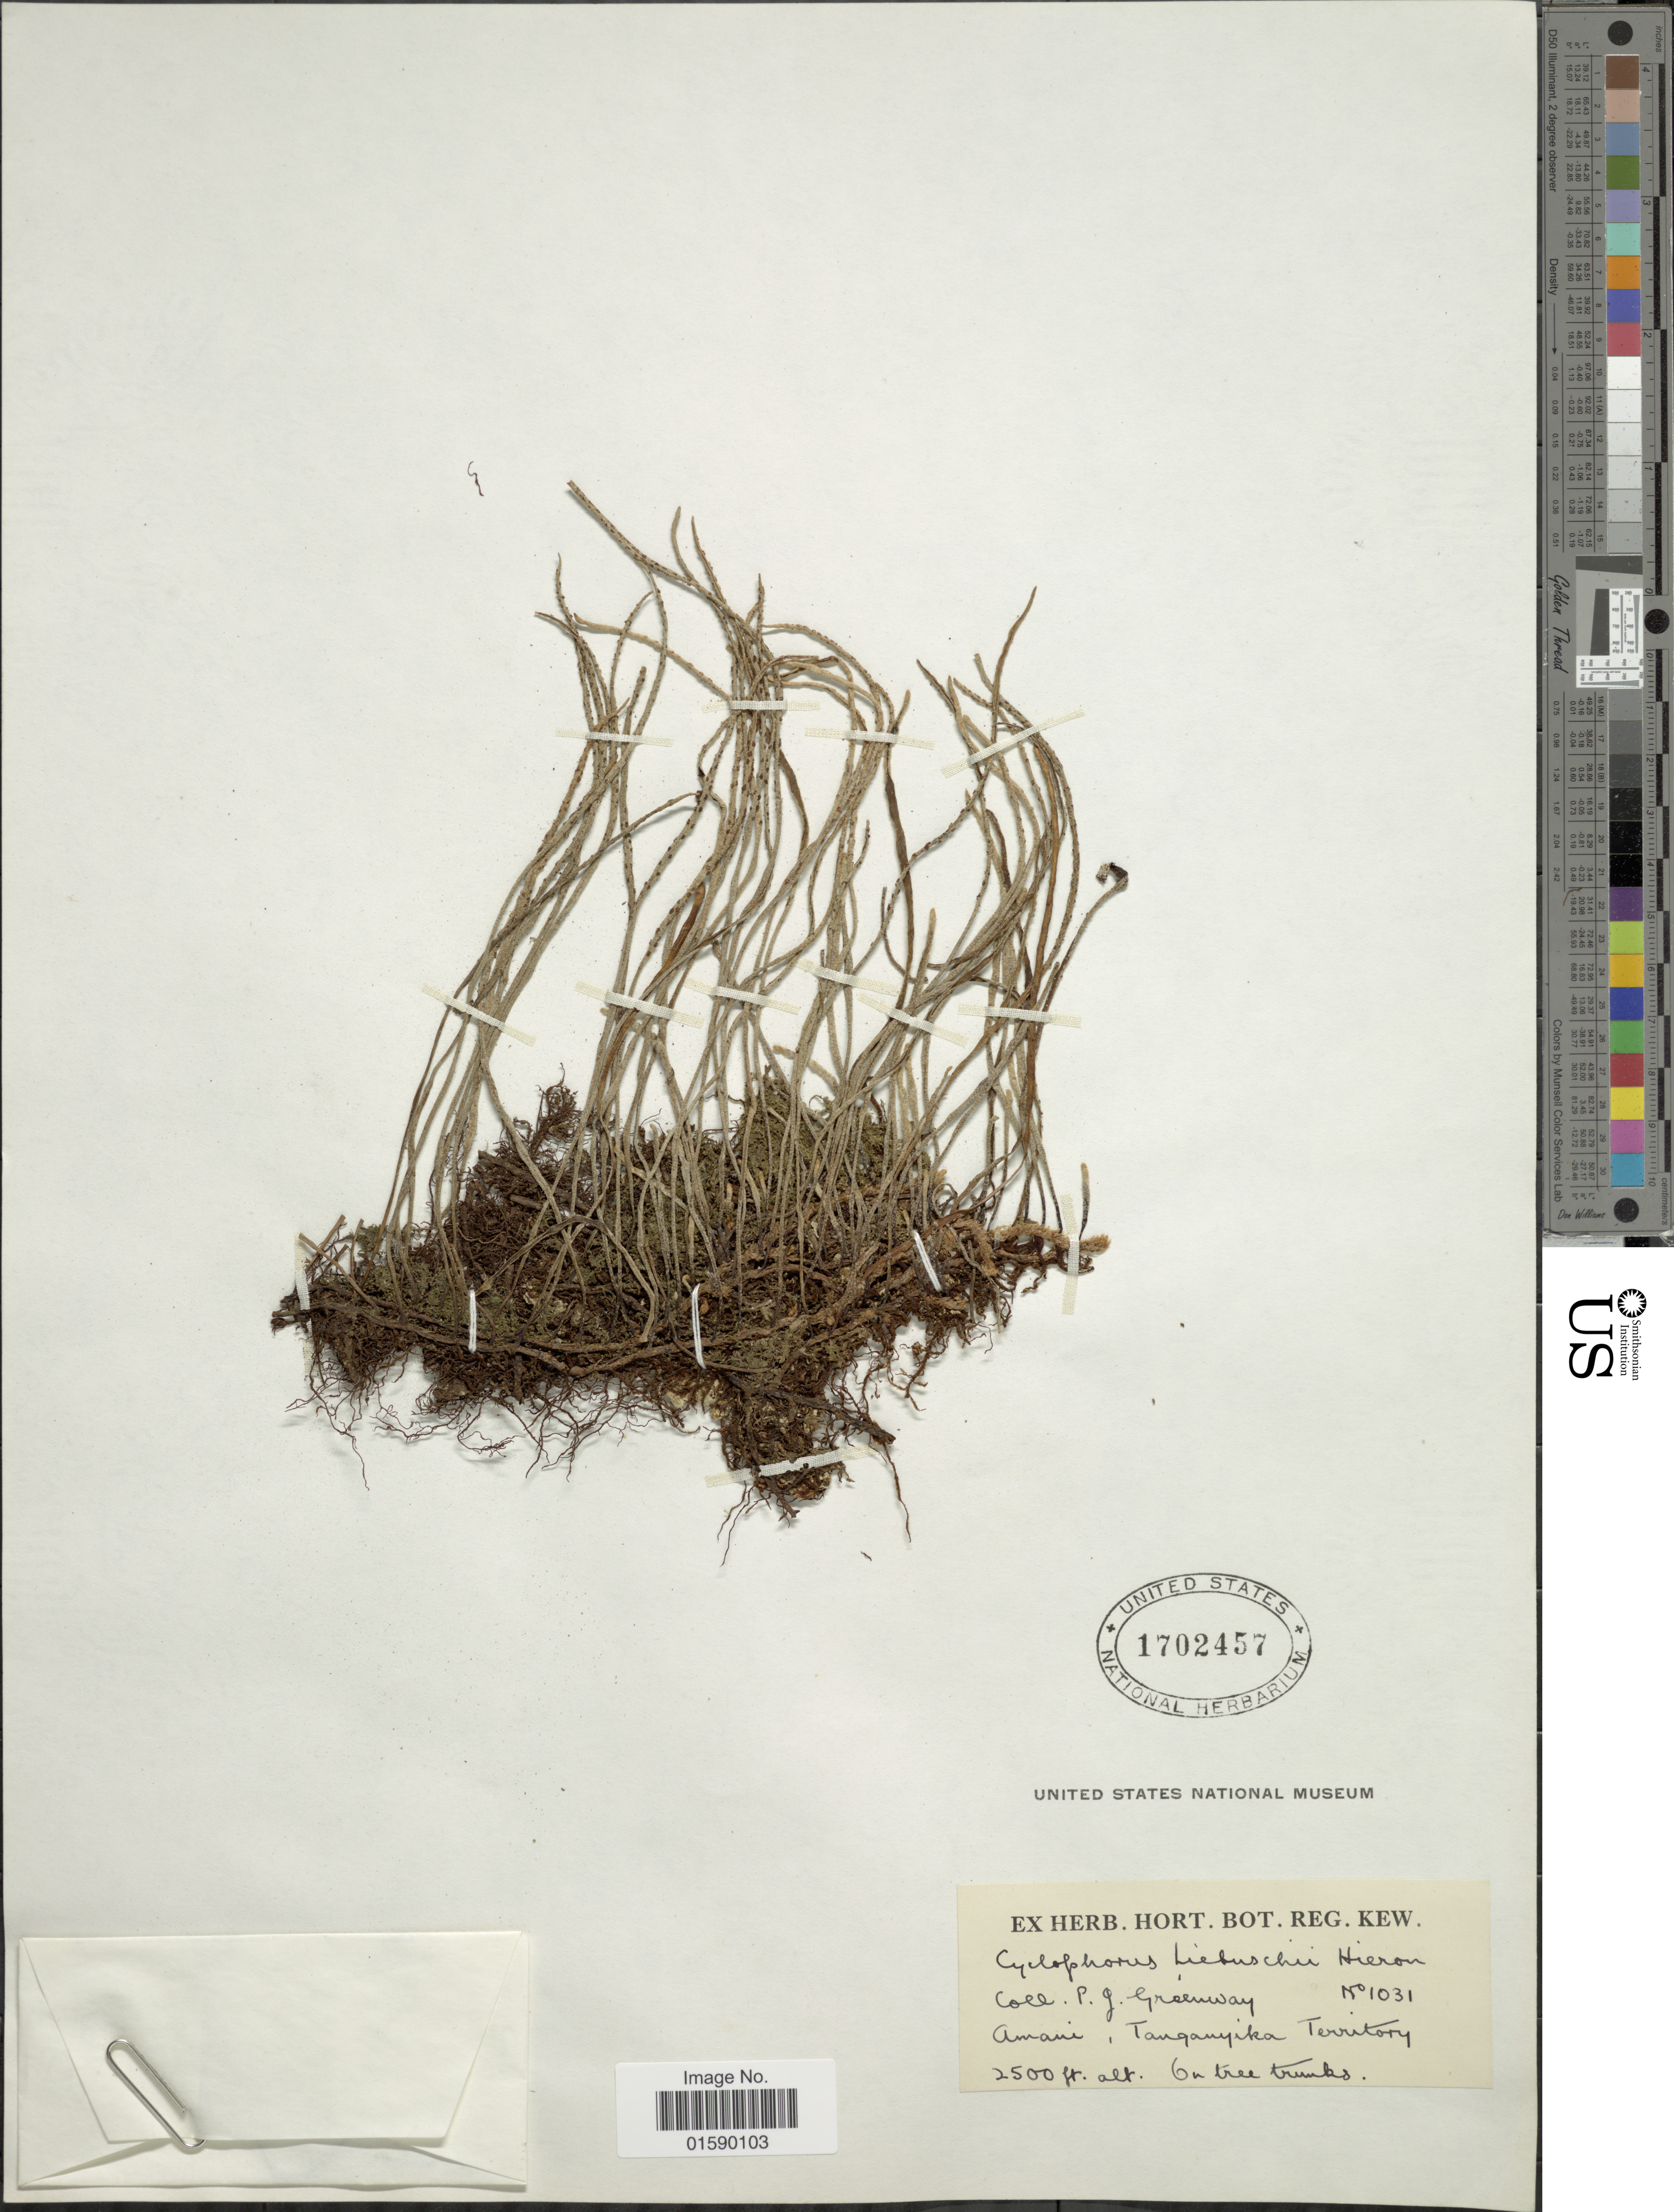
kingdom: Plantae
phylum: Tracheophyta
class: Polypodiopsida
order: Polypodiales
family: Polypodiaceae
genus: Pyrrosia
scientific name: Pyrrosia schimperiana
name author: (Mett. ex Kuhn) Alston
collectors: P. J. Greenway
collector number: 1031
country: Tanzania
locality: Amani, Tanganyika Territory.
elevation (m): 762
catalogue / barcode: US 1702457